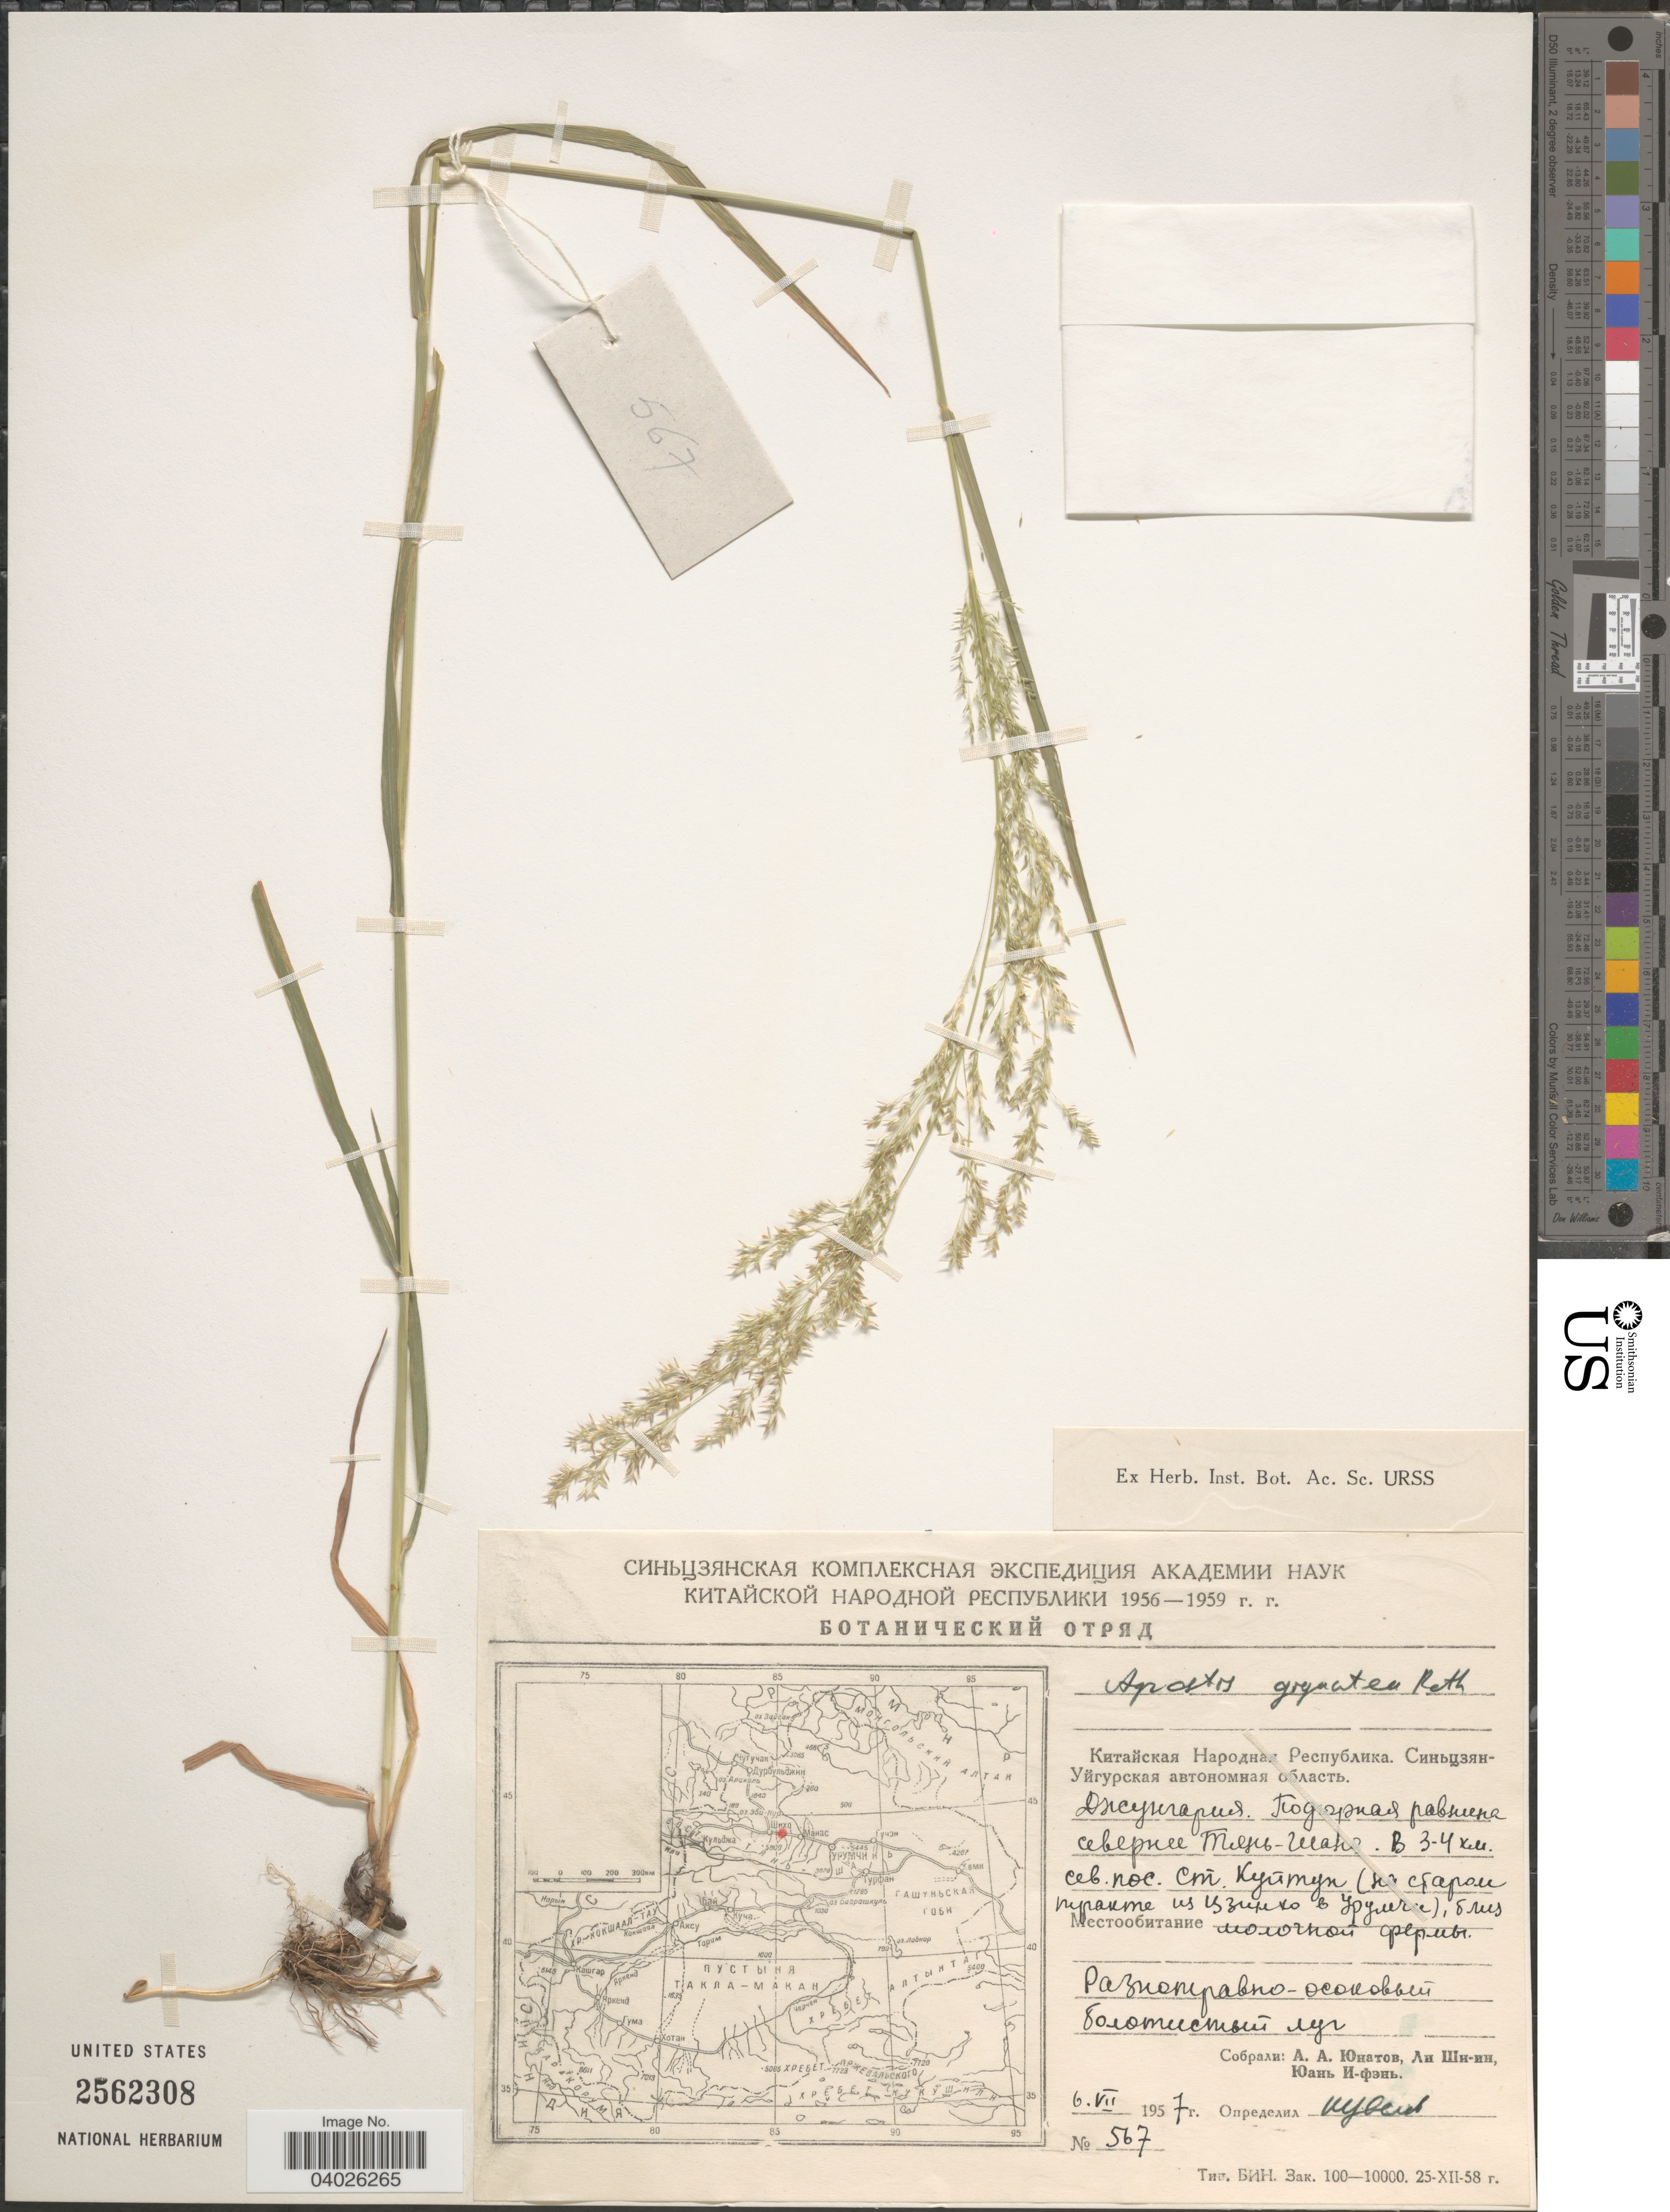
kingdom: Plantae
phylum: Tracheophyta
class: Liliopsida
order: Poales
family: Poaceae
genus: Agrostis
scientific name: Agrostis gigantea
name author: Roth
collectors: A. Unatov, Lee Shi-in & Yuan I-fen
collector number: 567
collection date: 1957-07-06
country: China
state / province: Xinjiang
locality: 3-4 km N of village Kuytun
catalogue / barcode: US 2562308